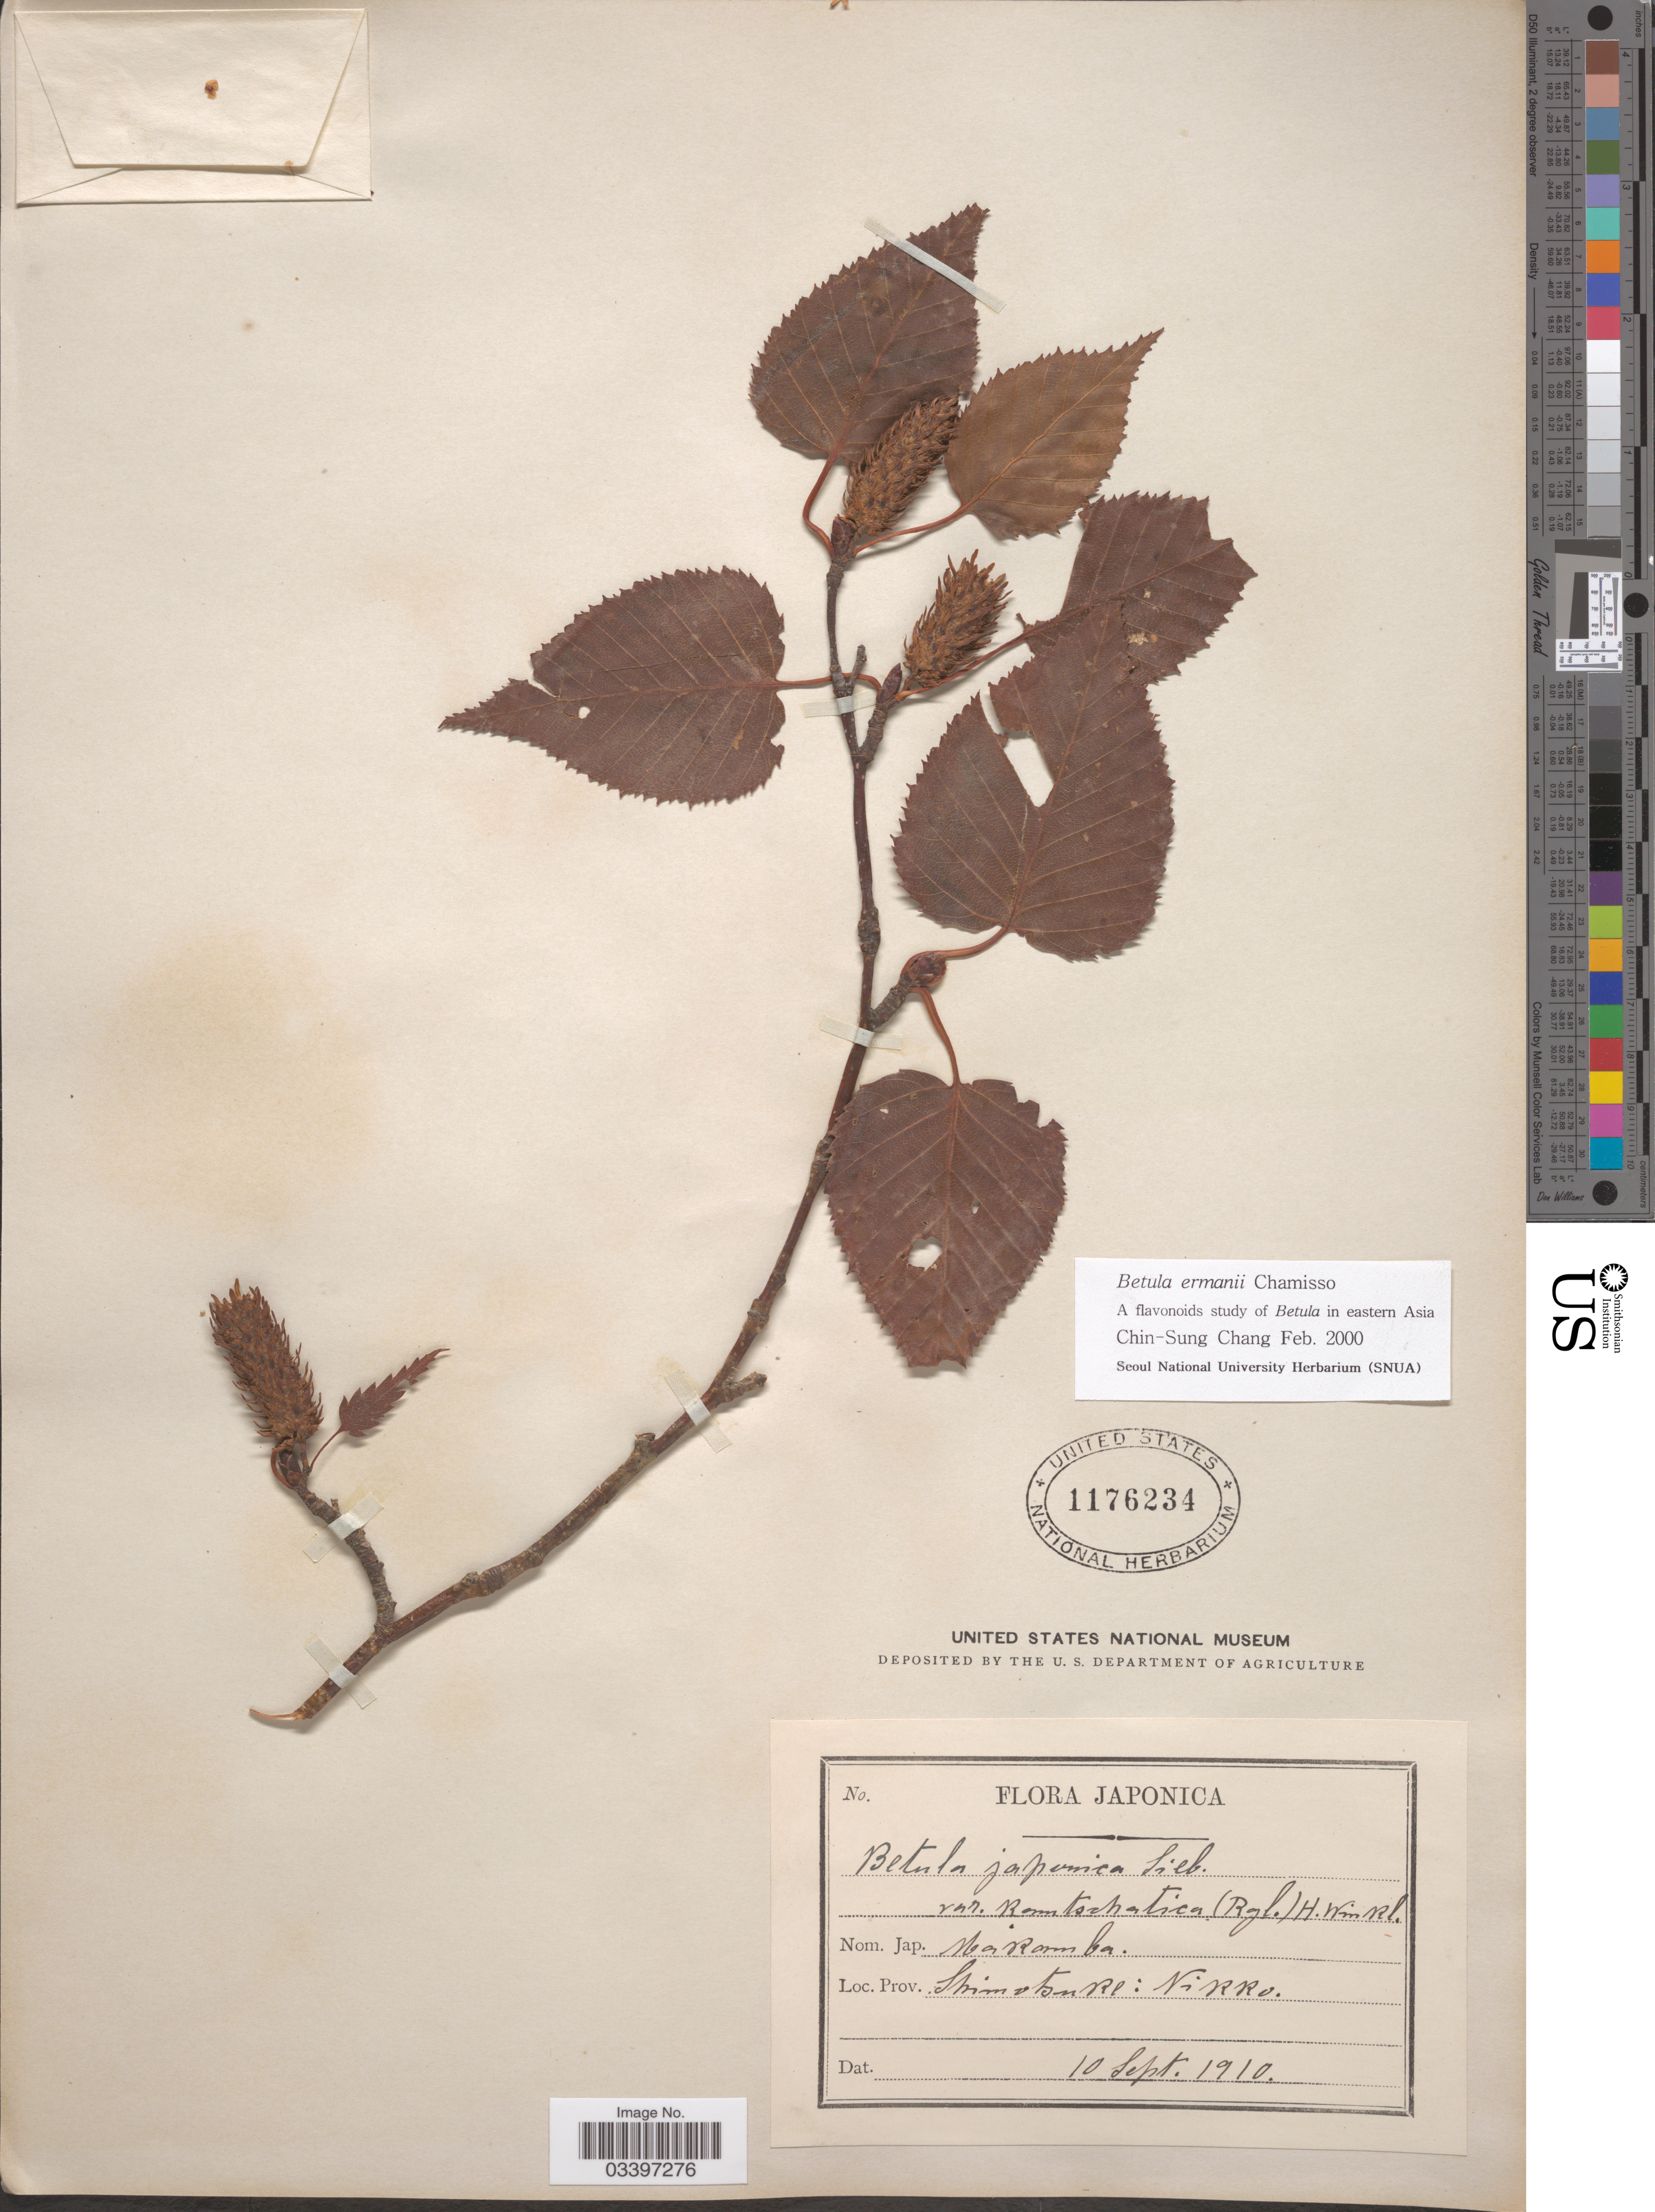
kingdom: Plantae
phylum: Tracheophyta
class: Magnoliopsida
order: Fagales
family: Betulaceae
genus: Betula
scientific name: Betula ermanii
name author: Cham.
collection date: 1910-09-10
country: Japan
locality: Prov. Shimotsuke: Nikko.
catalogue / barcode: US 1176234